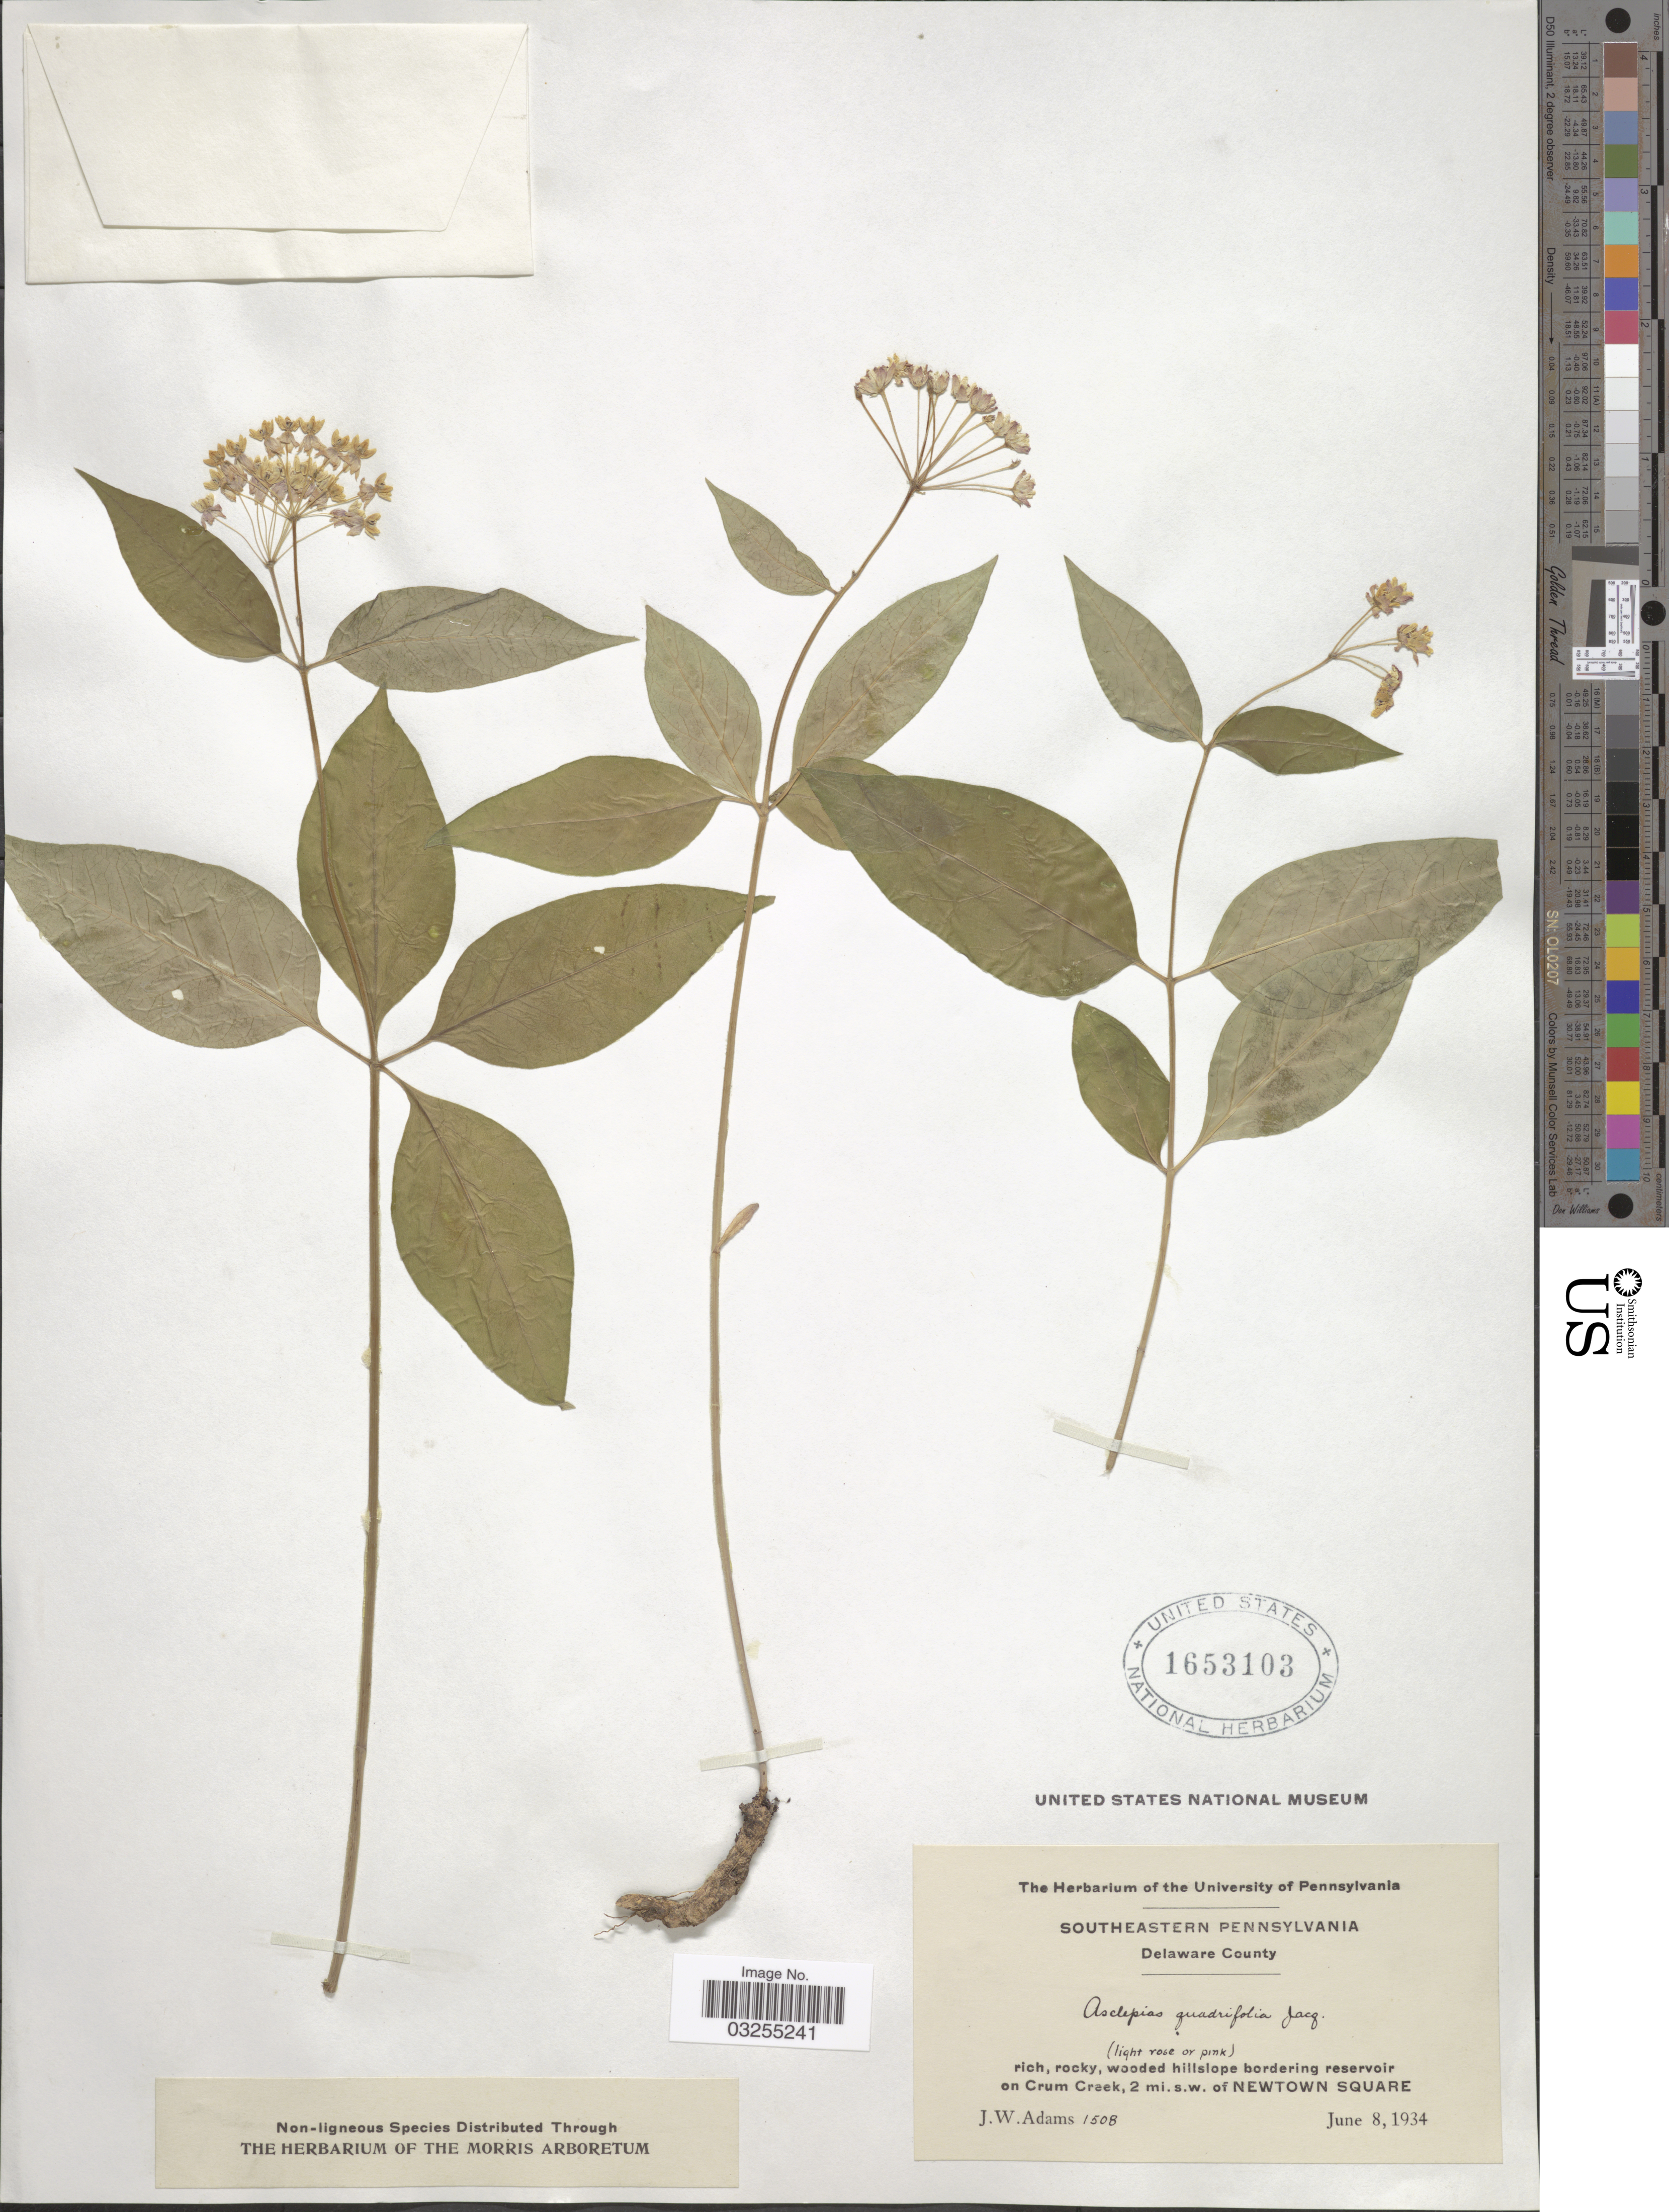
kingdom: Plantae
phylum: Tracheophyta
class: Magnoliopsida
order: Gentianales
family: Apocynaceae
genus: Asclepias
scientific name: Asclepias quadrifolia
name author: Jacq.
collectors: J. Adams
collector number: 1508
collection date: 1934-06-08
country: United States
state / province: Pennsylvania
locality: Delaware County. Rich, rocky, wooded hillslope bordering reservoir on Crum Creek, 2 mi. s.w. of Newtown Square.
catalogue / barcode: US 1653103